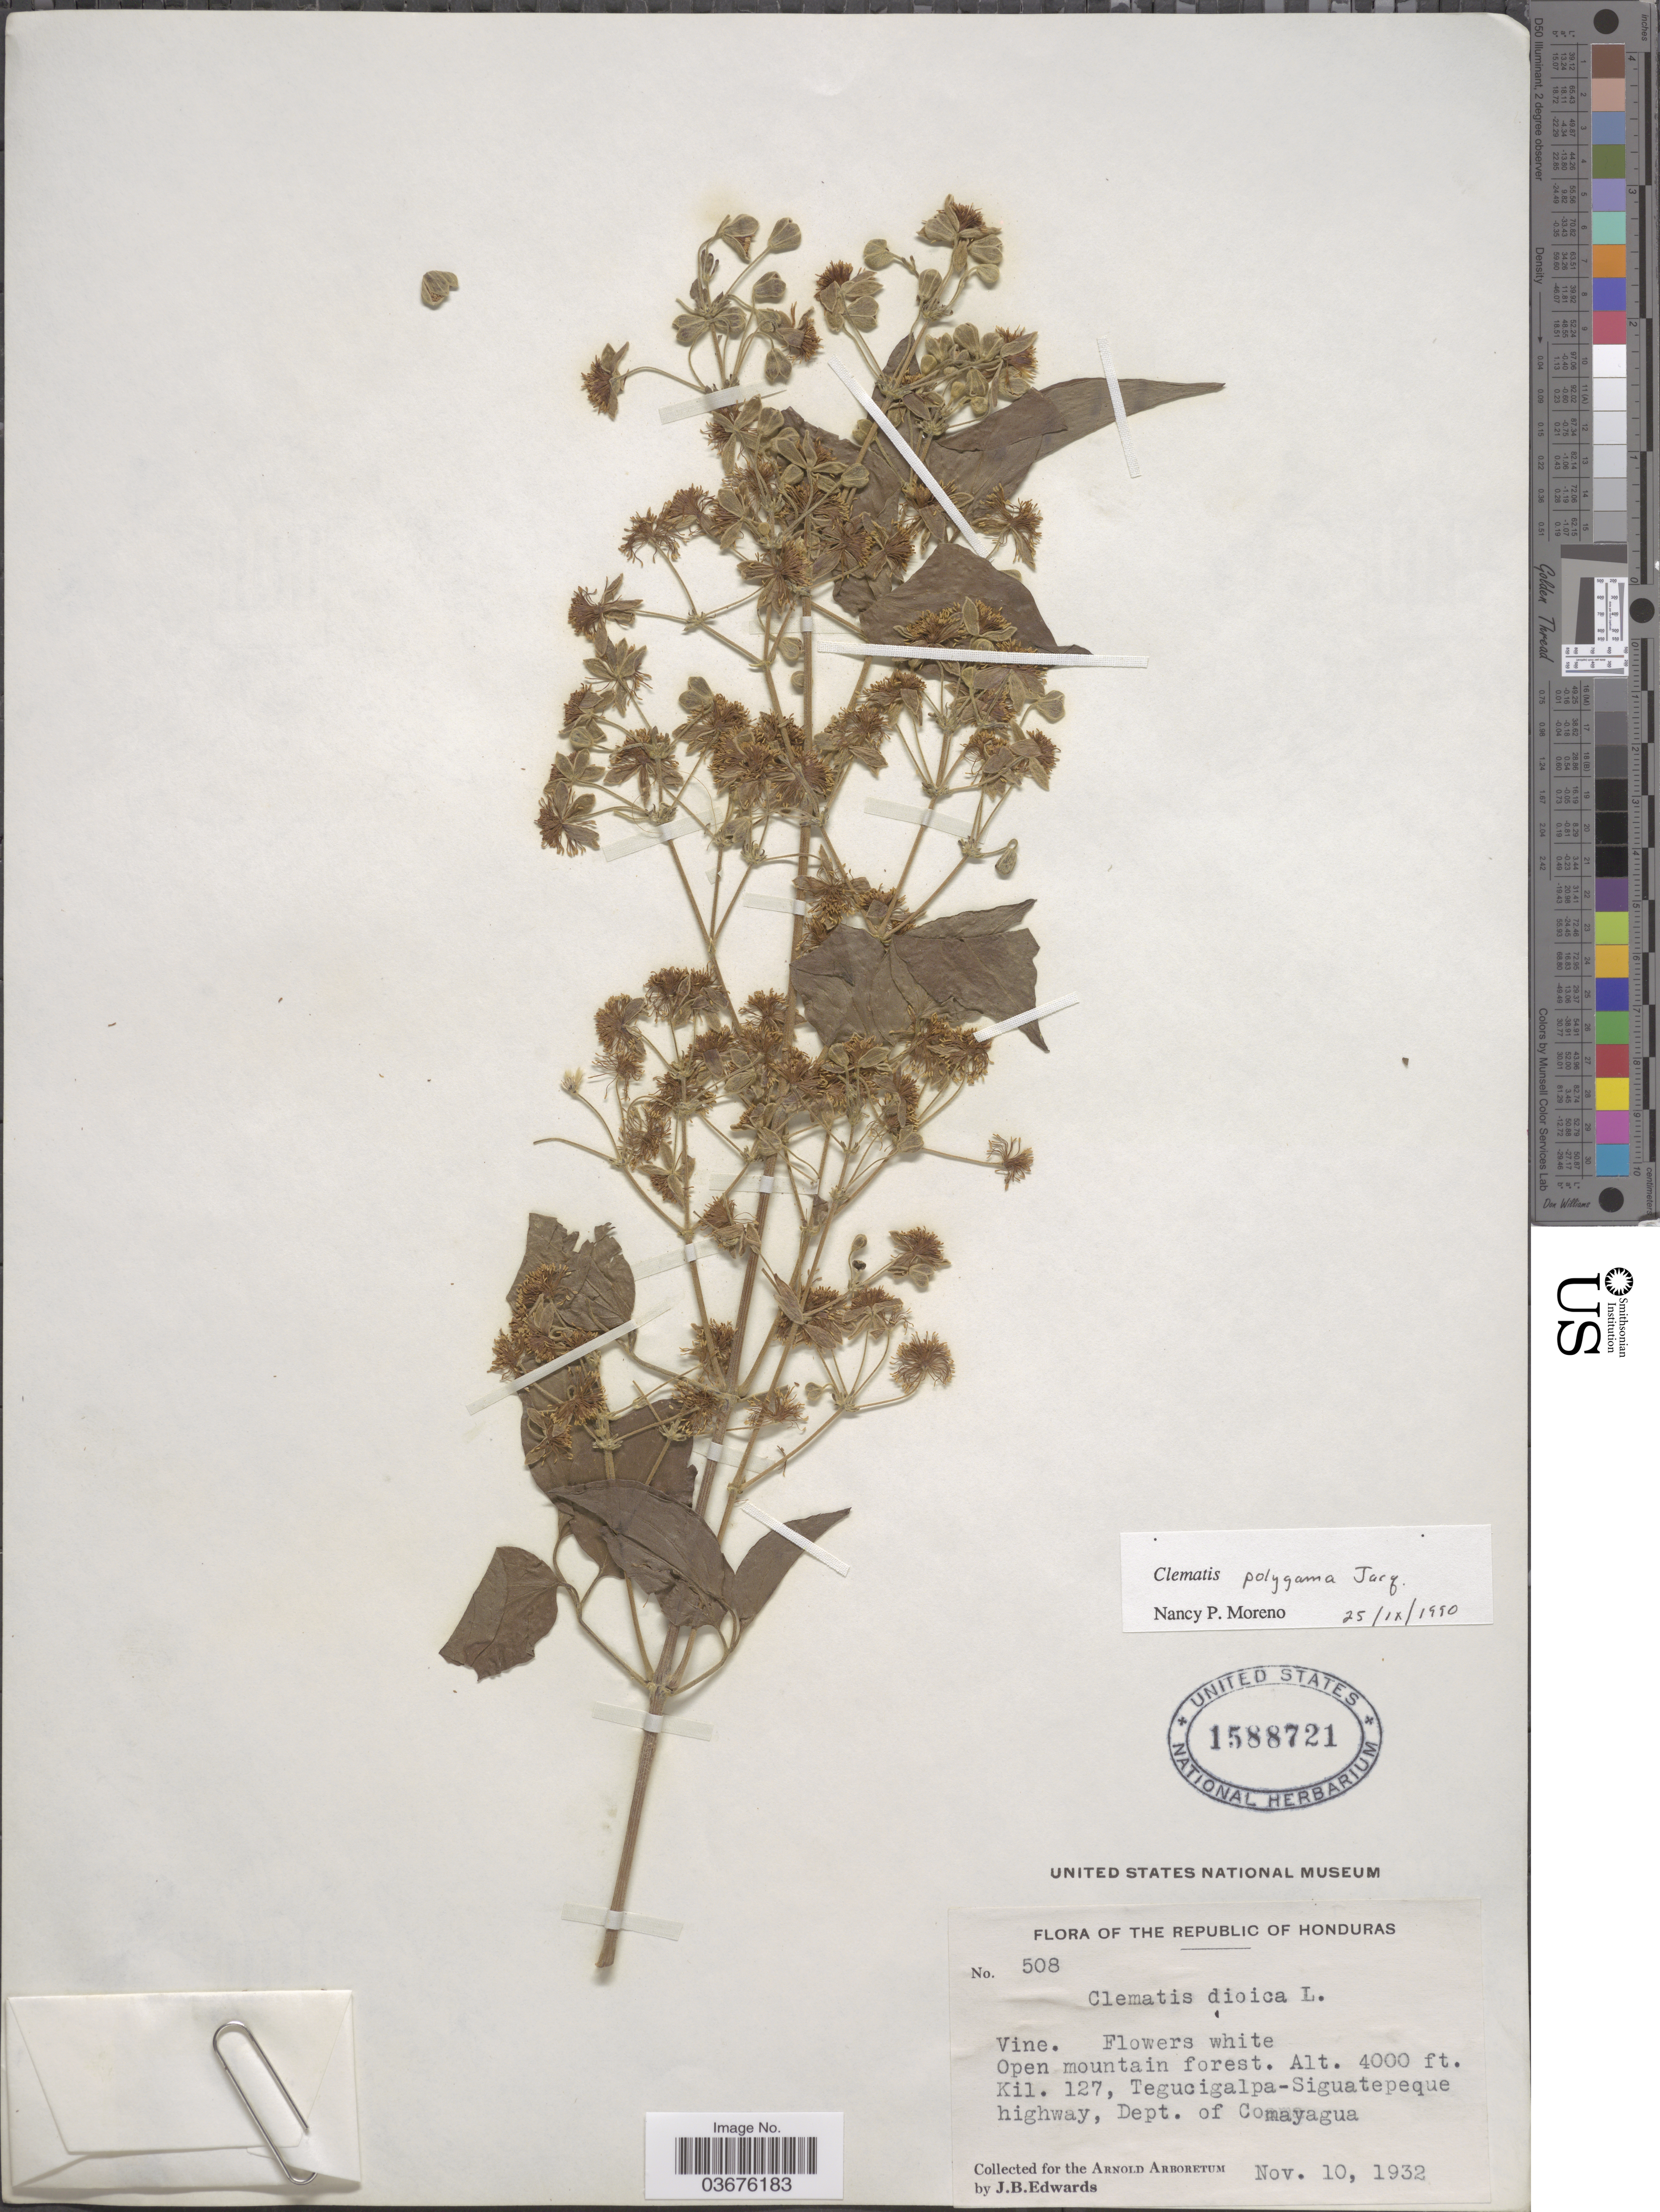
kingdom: Plantae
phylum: Tracheophyta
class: Magnoliopsida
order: Ranunculales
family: Ranunculaceae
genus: Clematis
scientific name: Clematis polygama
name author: Jacq.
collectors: J. B. Edwards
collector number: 508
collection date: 1932-11-10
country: Honduras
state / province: Comayagua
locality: Kil. 127, Tegucigalpa-Siguatepeque highway, Dept. of Comayagua.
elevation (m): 1219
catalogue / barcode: US 1588721